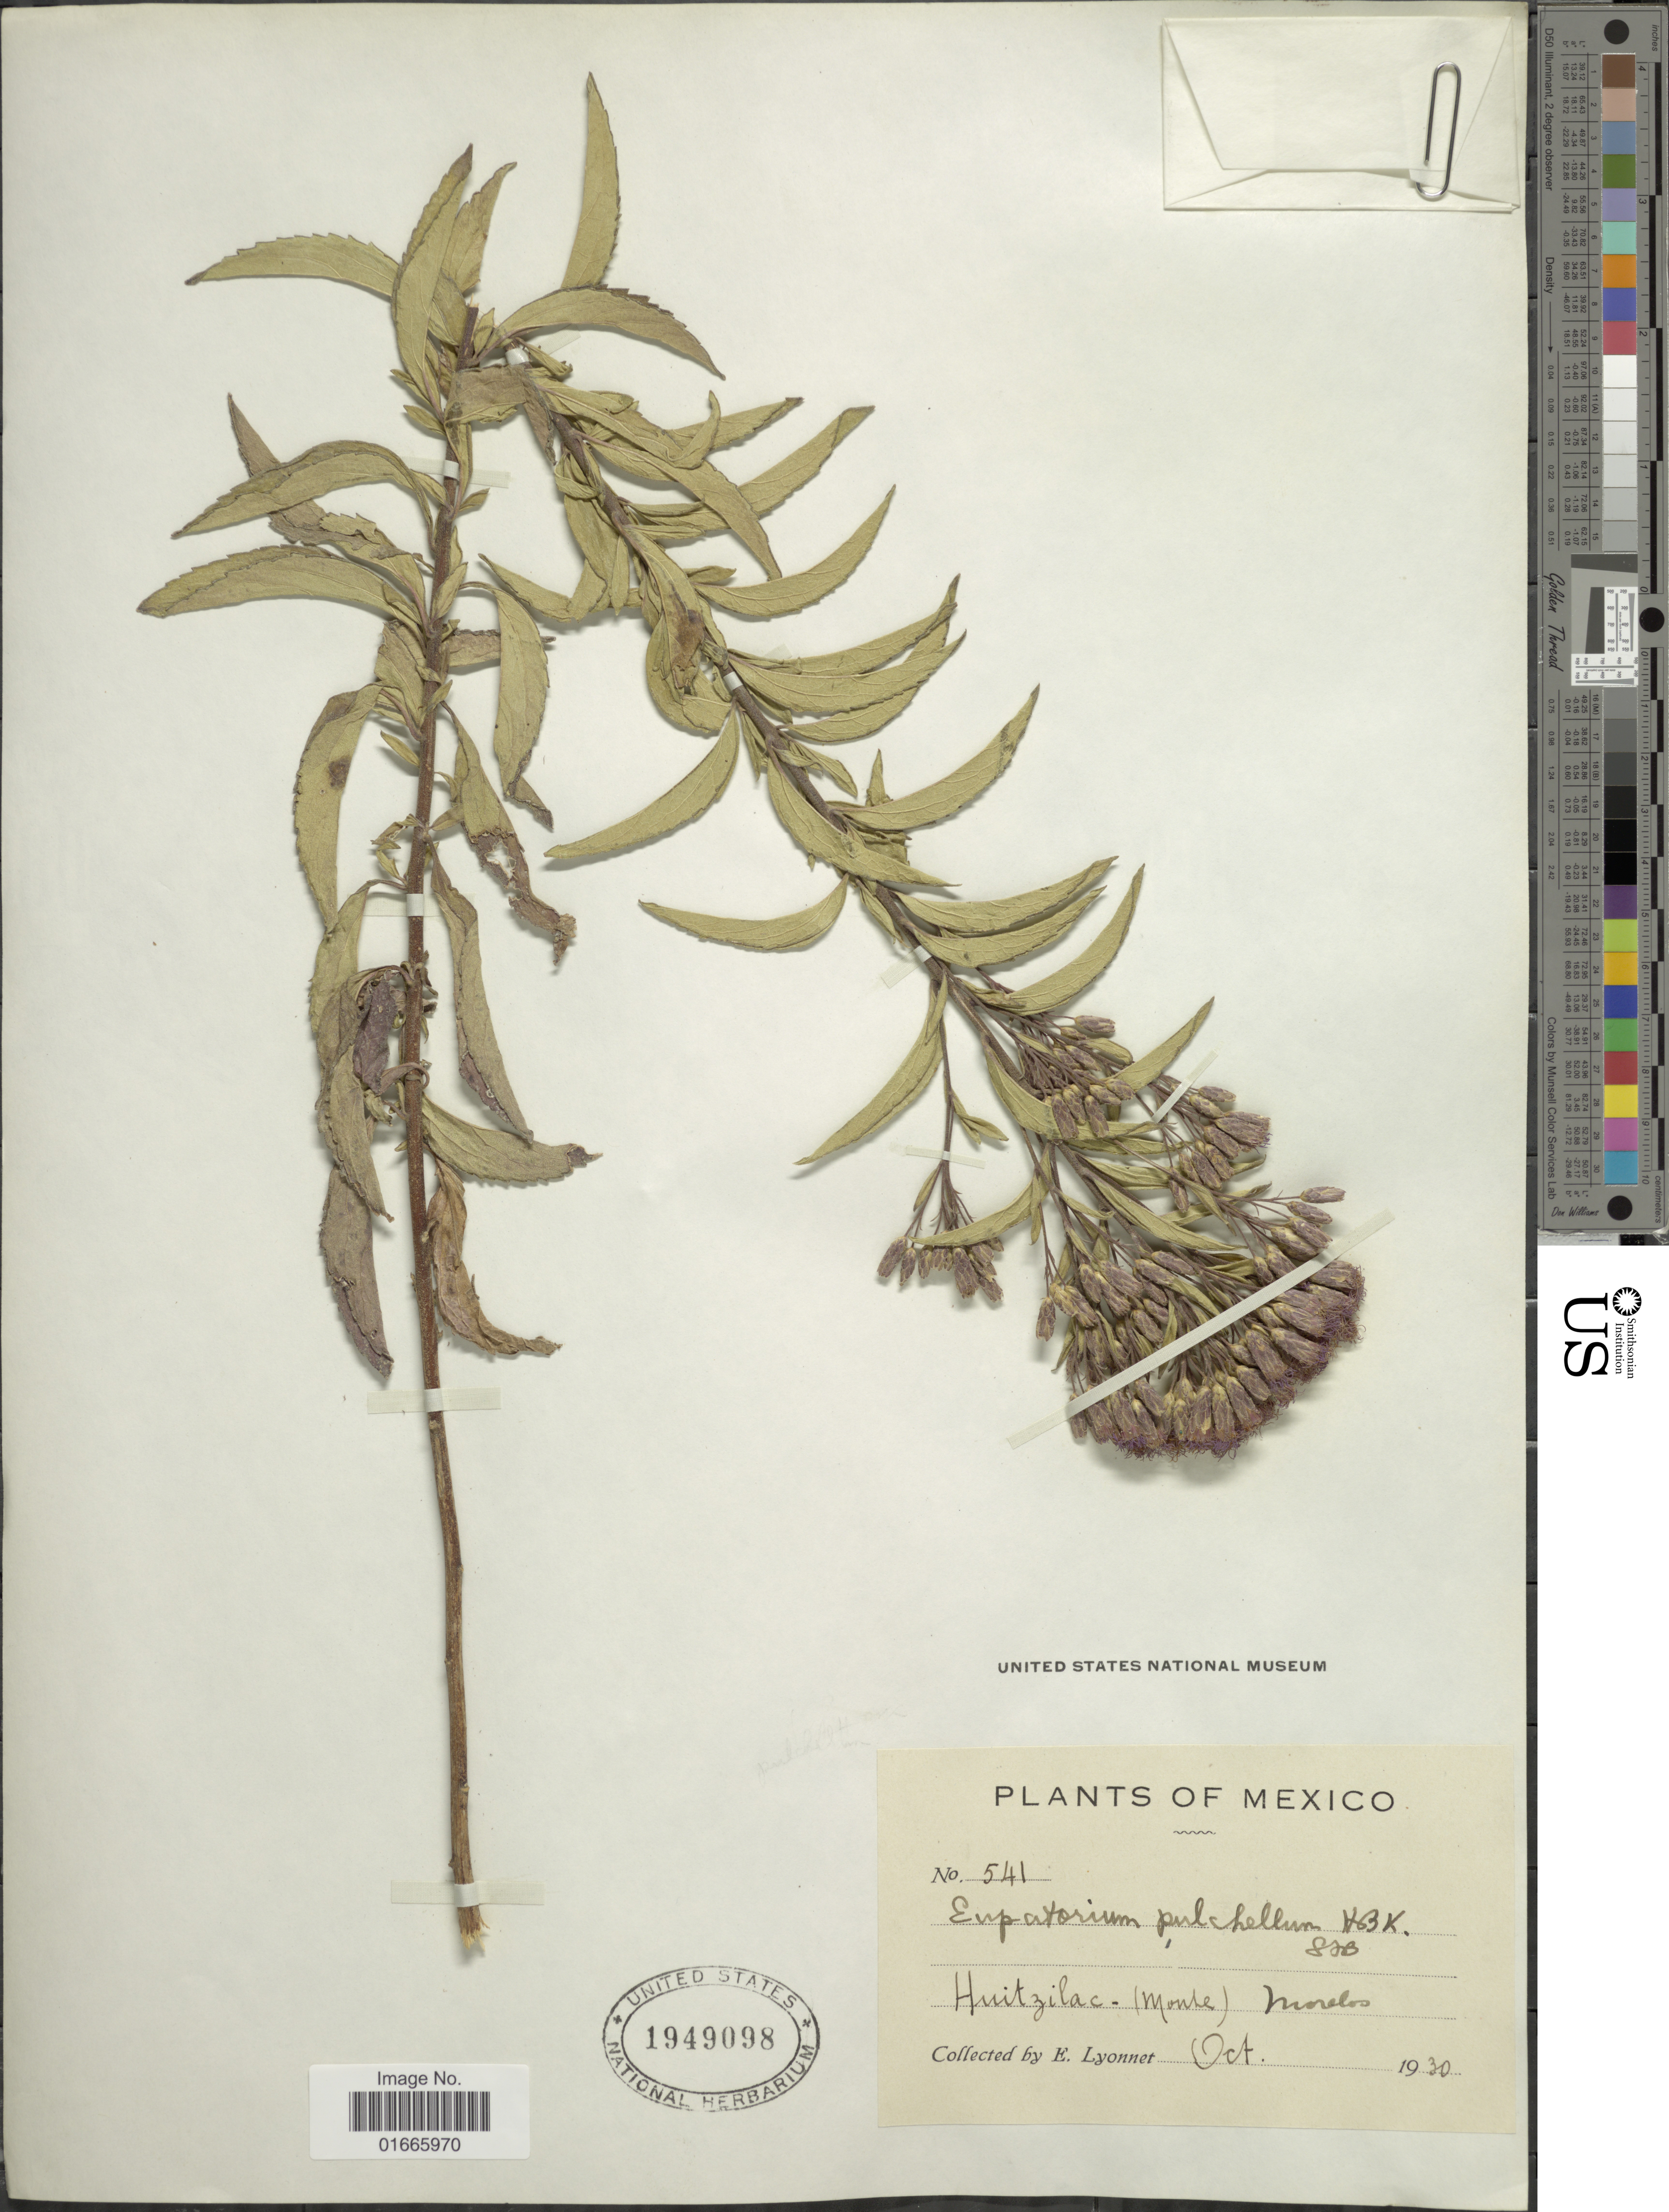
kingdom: Plantae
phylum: Tracheophyta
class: Magnoliopsida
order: Asterales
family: Asteraceae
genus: Chromolaena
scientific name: Chromolaena pulchella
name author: (Kunth) R.M. King & H. Rob.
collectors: E. Lyonnet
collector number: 541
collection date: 1930-10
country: Mexico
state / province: Morelos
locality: Huitzilac, ( monte ).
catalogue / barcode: US 1949098